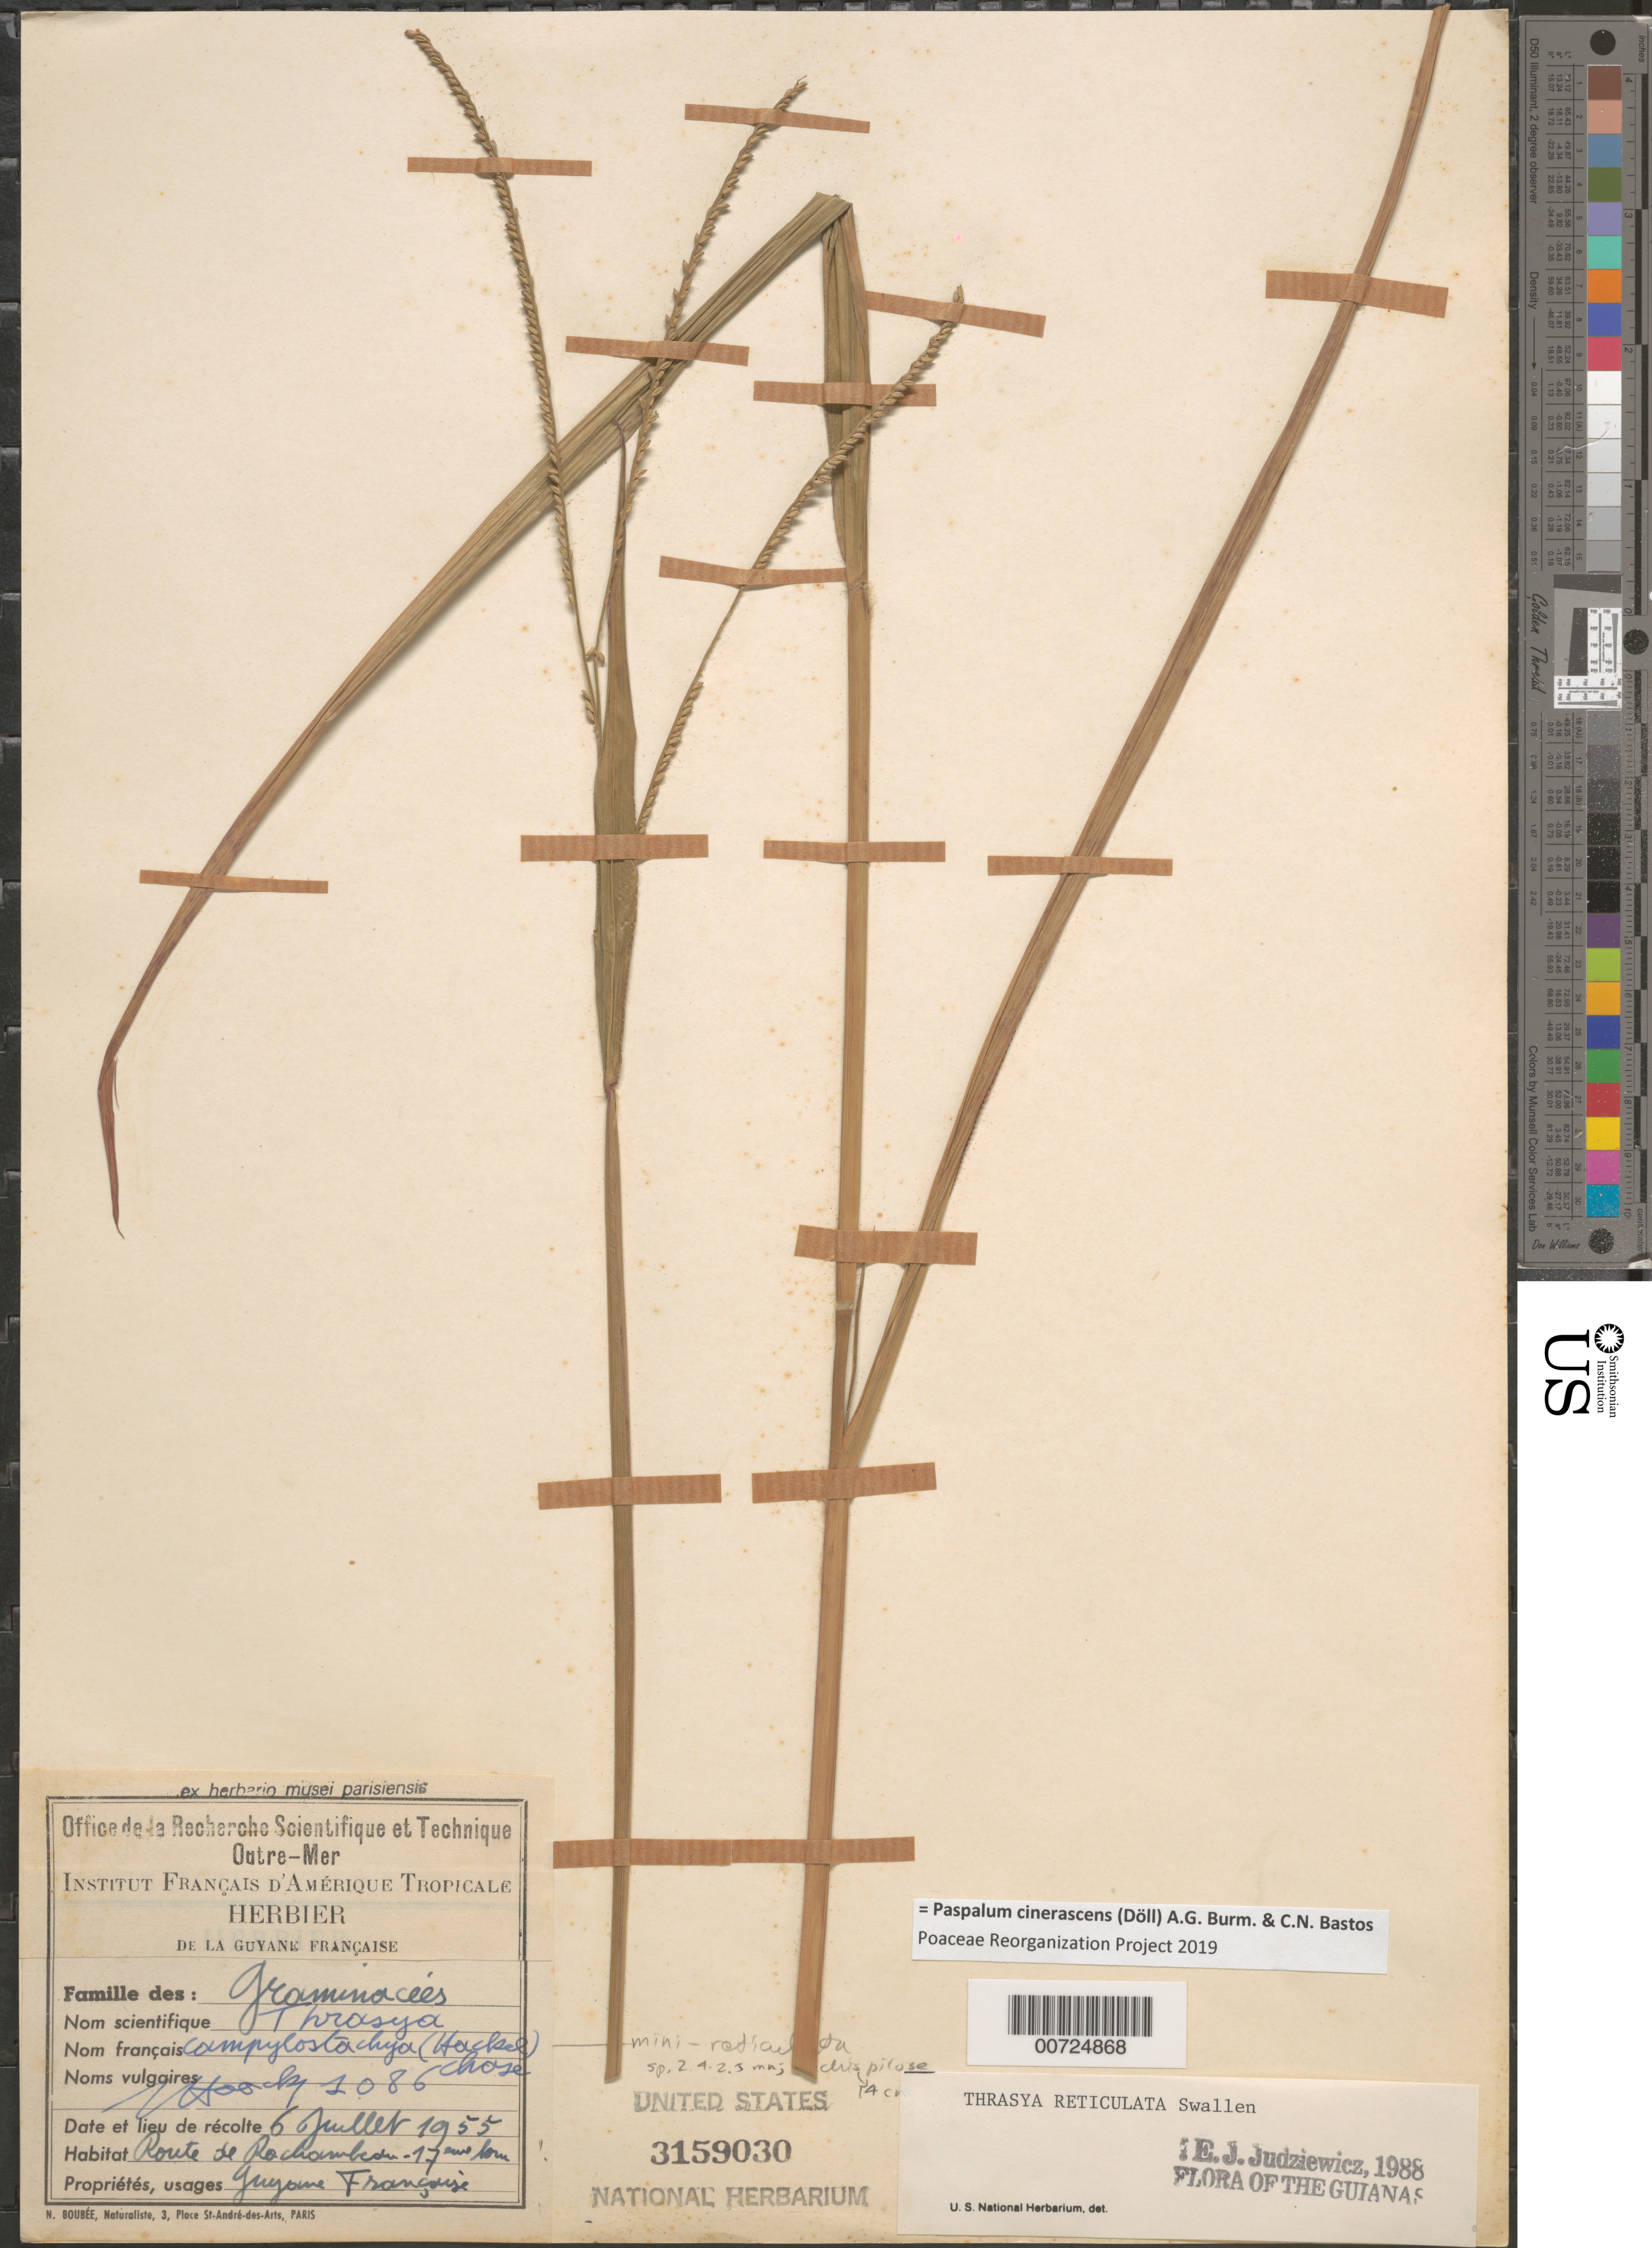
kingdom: Plantae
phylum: Tracheophyta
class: Liliopsida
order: Poales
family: Poaceae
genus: Paspalum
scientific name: Paspalum cinerascens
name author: (Döll) A.G. Burm. & C.N. Bastos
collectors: J. Hoock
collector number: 1086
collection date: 1955-07-06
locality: Route de Rochambeau.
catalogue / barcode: US 3159030